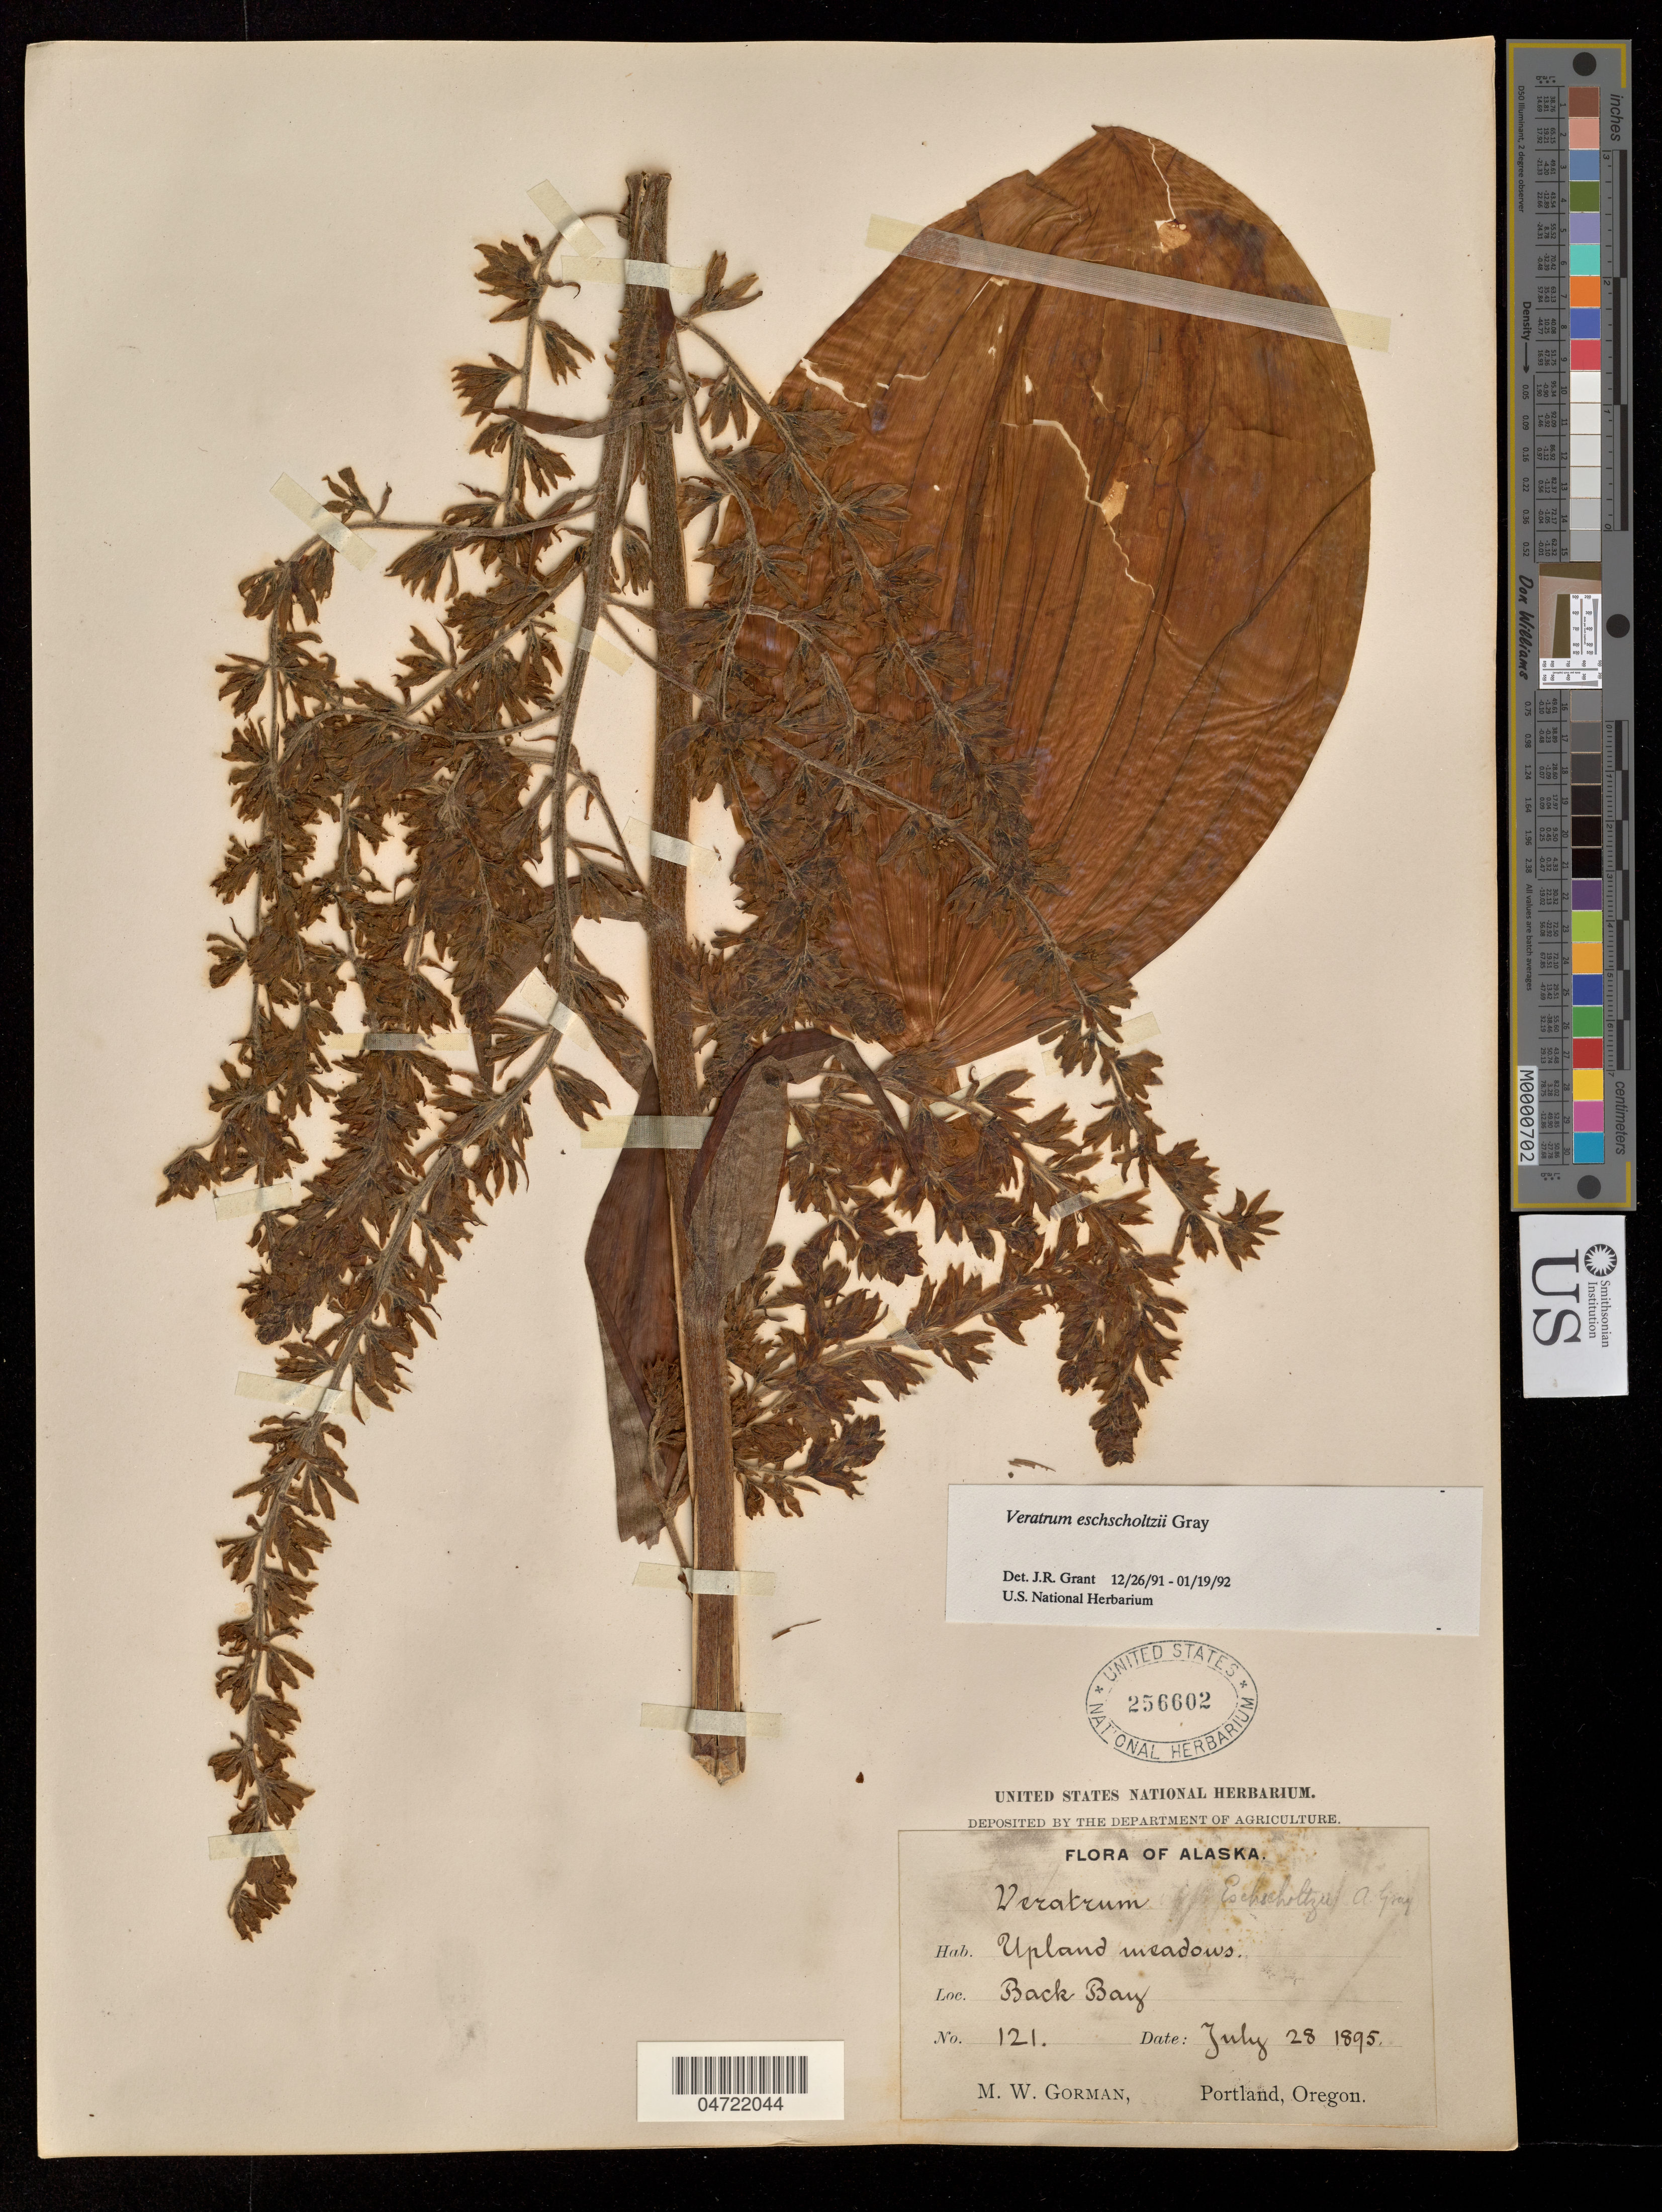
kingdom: Plantae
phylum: Tracheophyta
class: Liliopsida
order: Liliales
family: Melanthiaceae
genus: Veratrum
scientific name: Veratrum eschscholtzii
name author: A. Gray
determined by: Grant, J. R., (SWITZERLAND)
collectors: M. W. Gorman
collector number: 121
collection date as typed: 28 Jul 1895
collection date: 1895-07-28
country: United States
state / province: Alaska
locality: Back Bay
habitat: Upland meadow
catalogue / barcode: US 256602